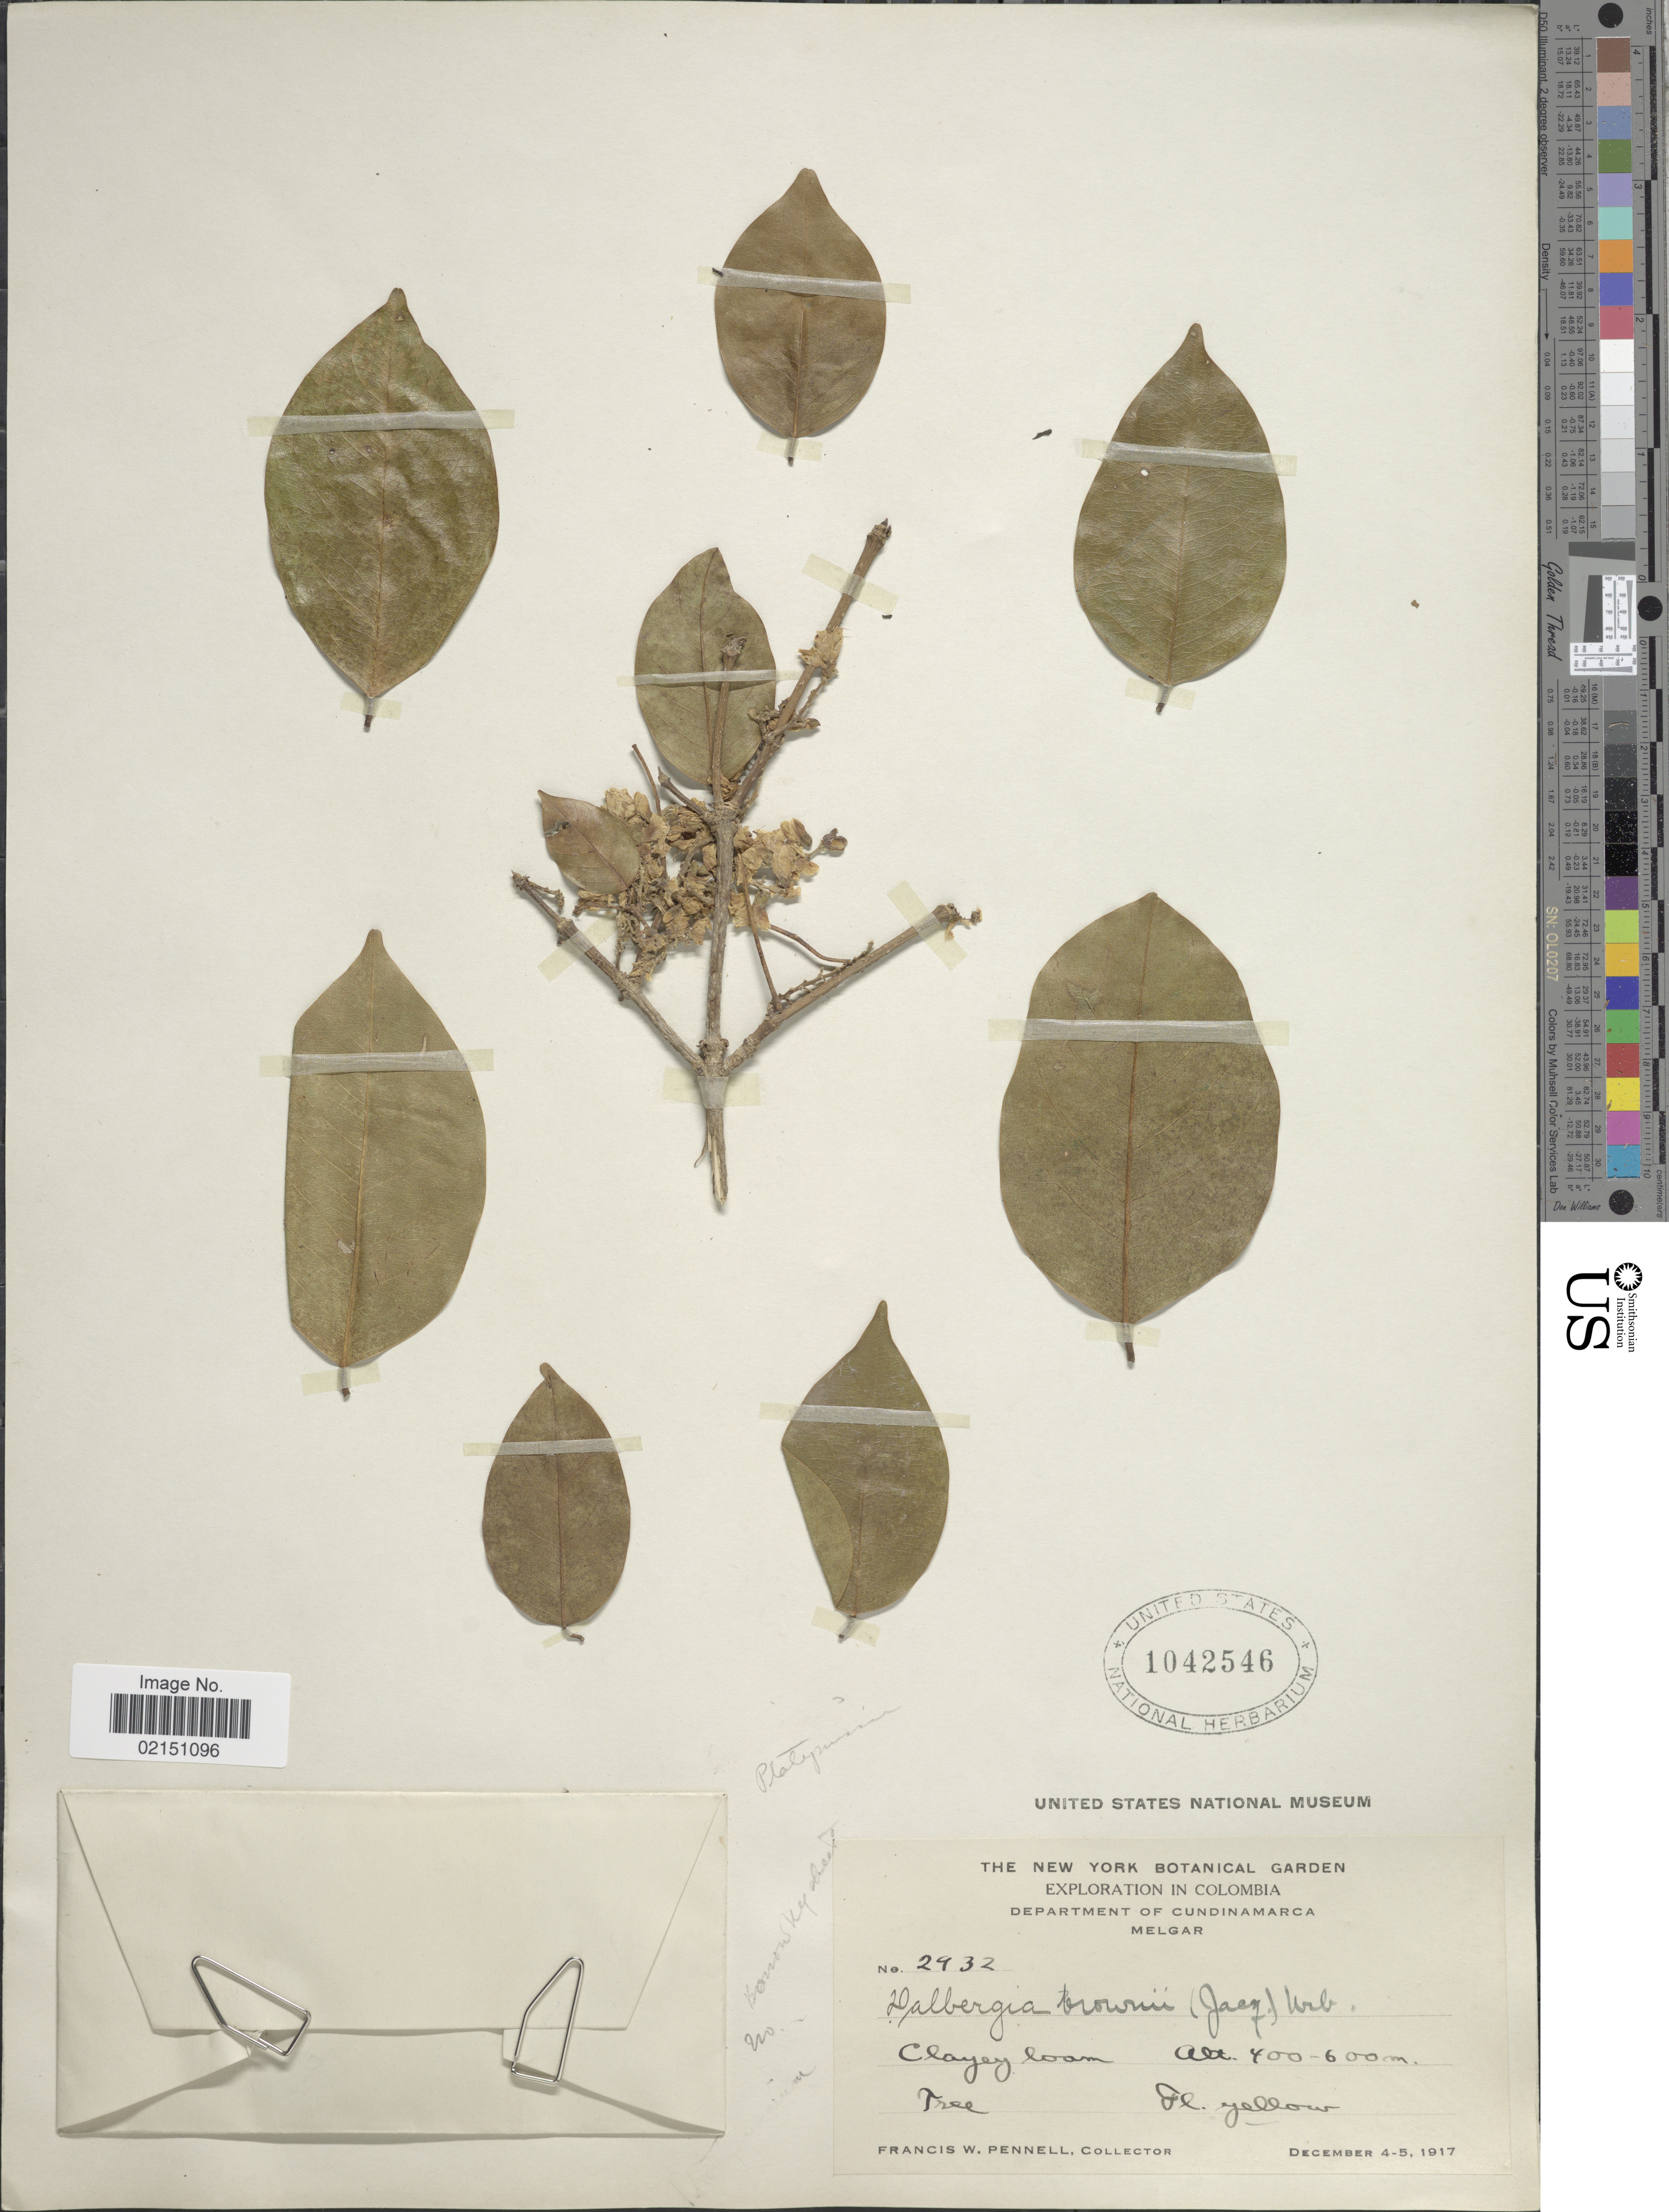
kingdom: Plantae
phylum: Tracheophyta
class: Magnoliopsida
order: Fabales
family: Fabaceae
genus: Platymiscium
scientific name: Platymiscium hebestachyum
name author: Benth.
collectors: F. W. Pennell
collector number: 2932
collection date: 1917-12-04/1917-12-05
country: Colombia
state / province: Cundinamarca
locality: Melgar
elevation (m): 400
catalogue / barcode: US 1042546